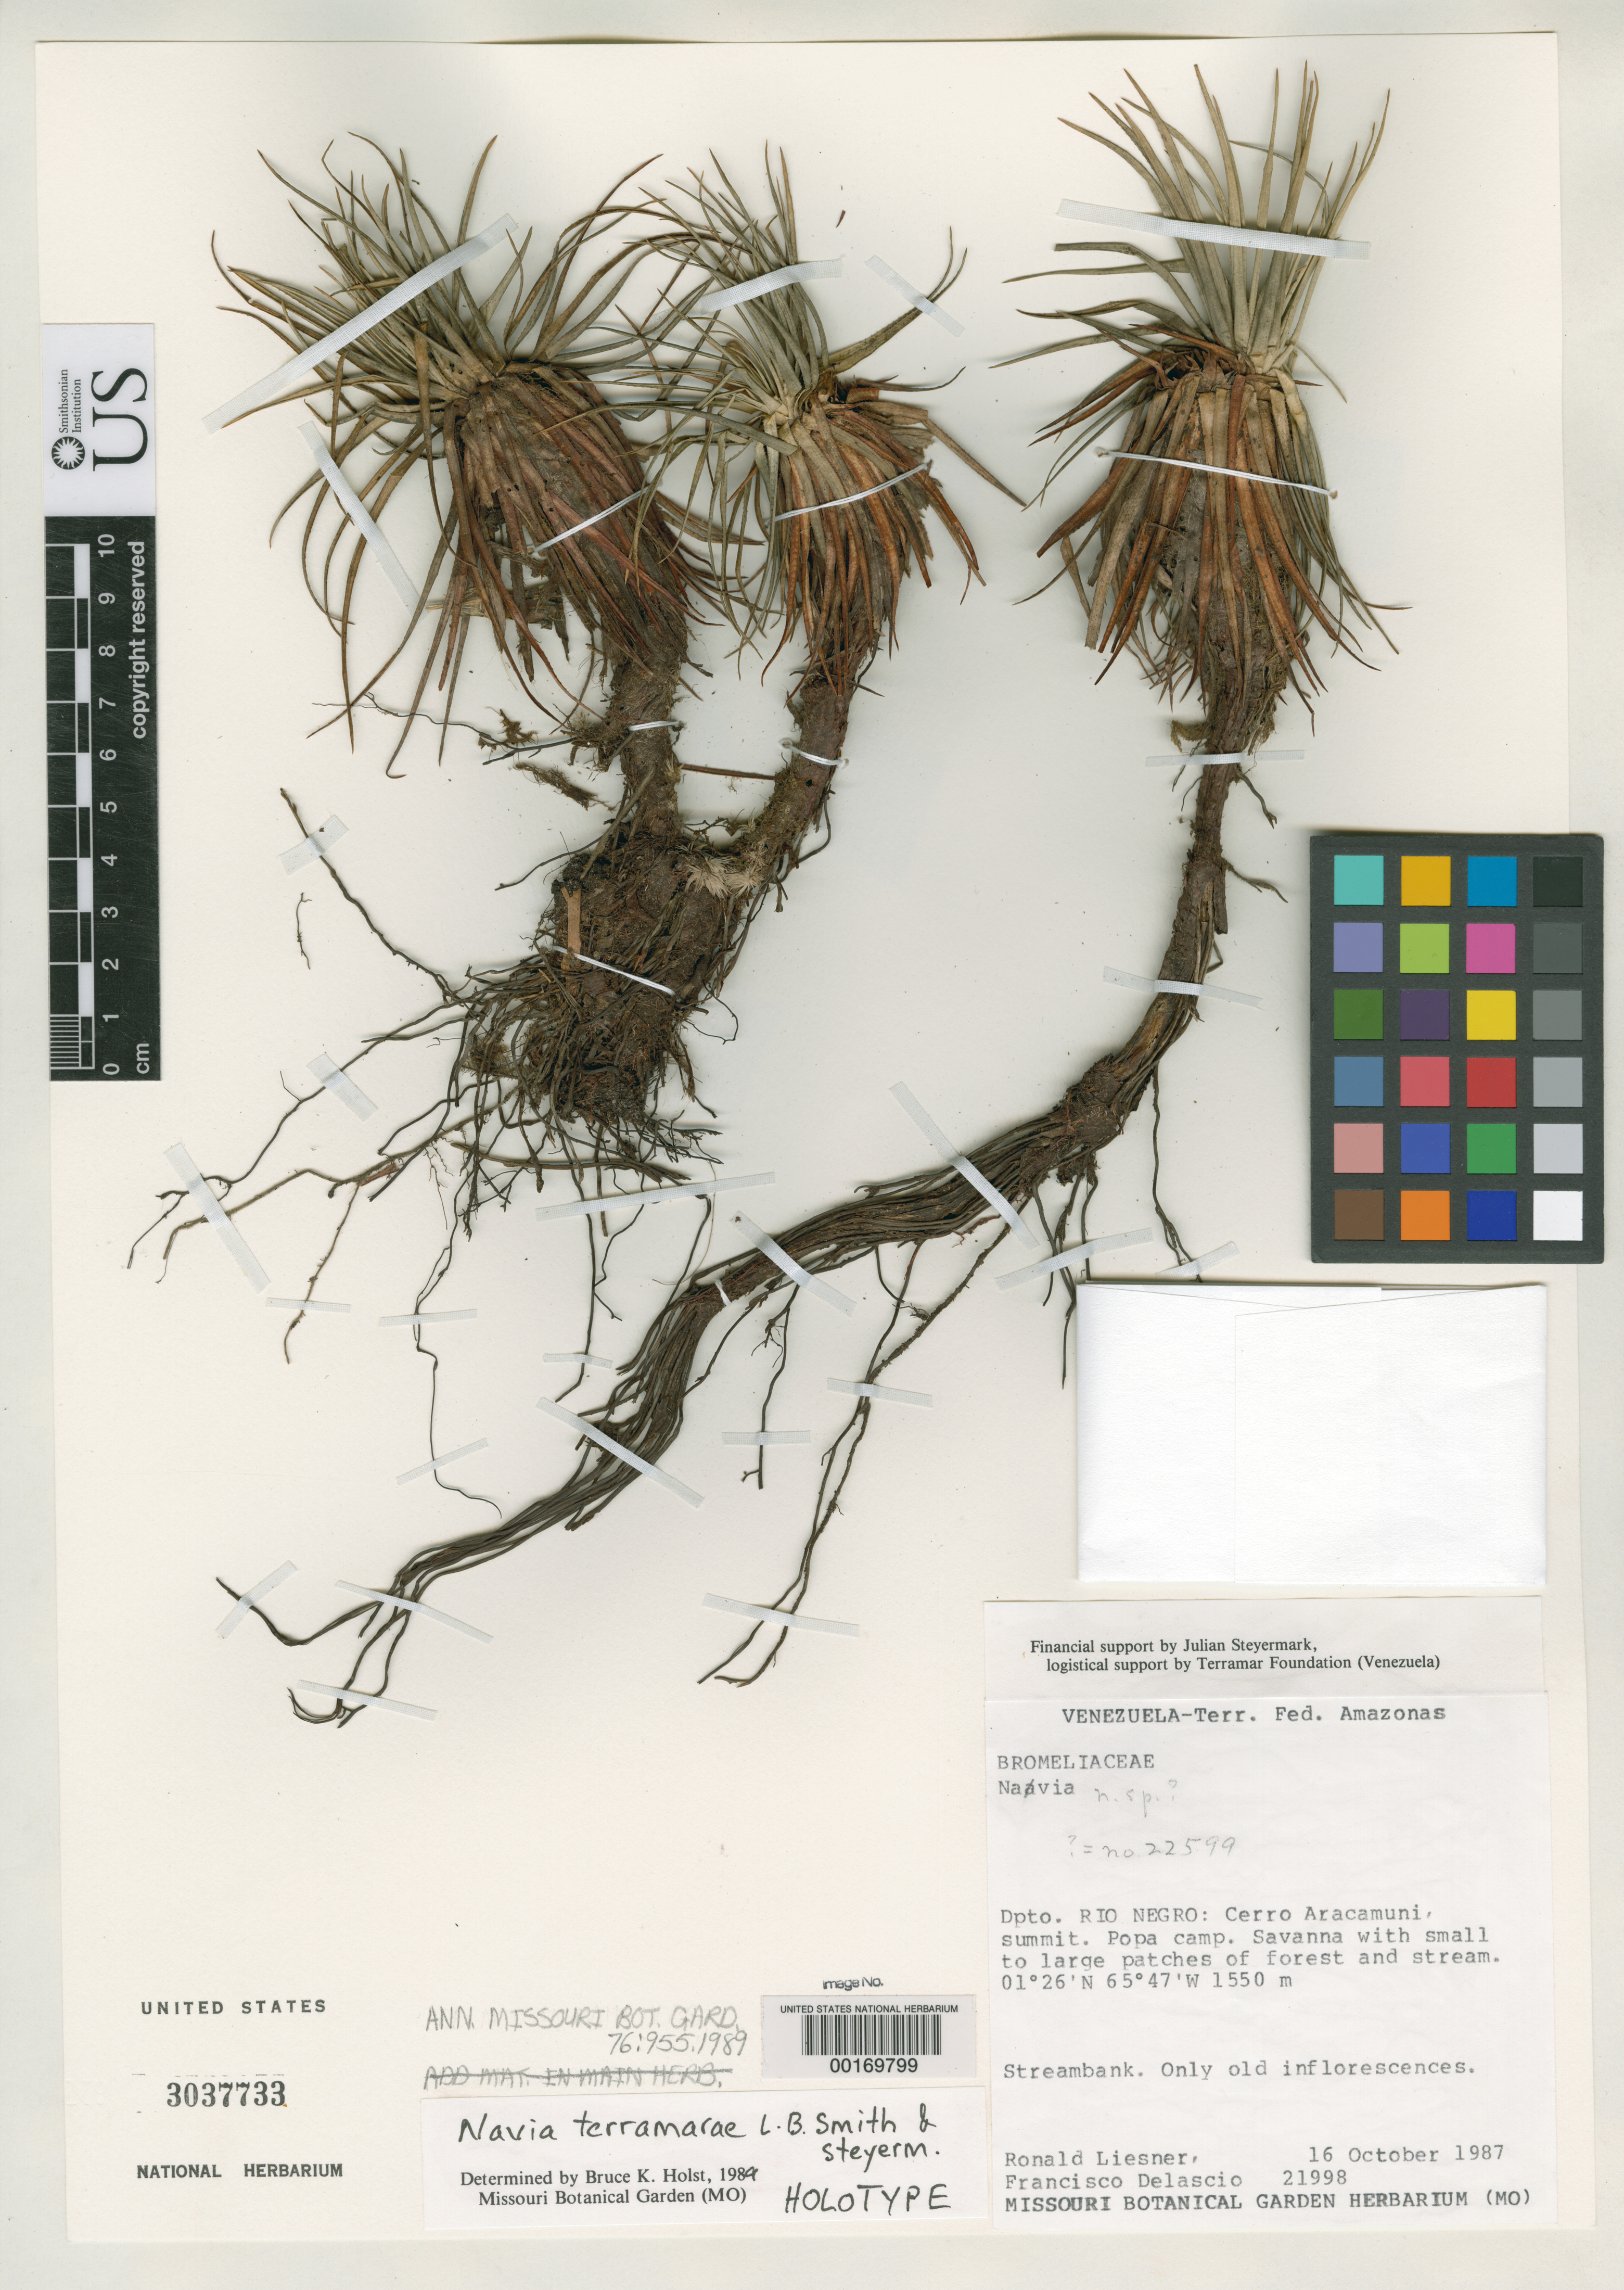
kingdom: Plantae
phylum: Tracheophyta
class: Liliopsida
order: Poales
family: Bromeliaceae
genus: Navia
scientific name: Navia terramarae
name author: L.B. Sm. & Steyerm.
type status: Holotype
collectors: R. L. Liesner & F. Delascio C.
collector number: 21998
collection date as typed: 16 Oct 1987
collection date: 1987-10-16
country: Venezuela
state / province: Amazonas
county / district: Rio Negro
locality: Summit of Cerro Aracamuni, Popa camp.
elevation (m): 1550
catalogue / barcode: US 3037733